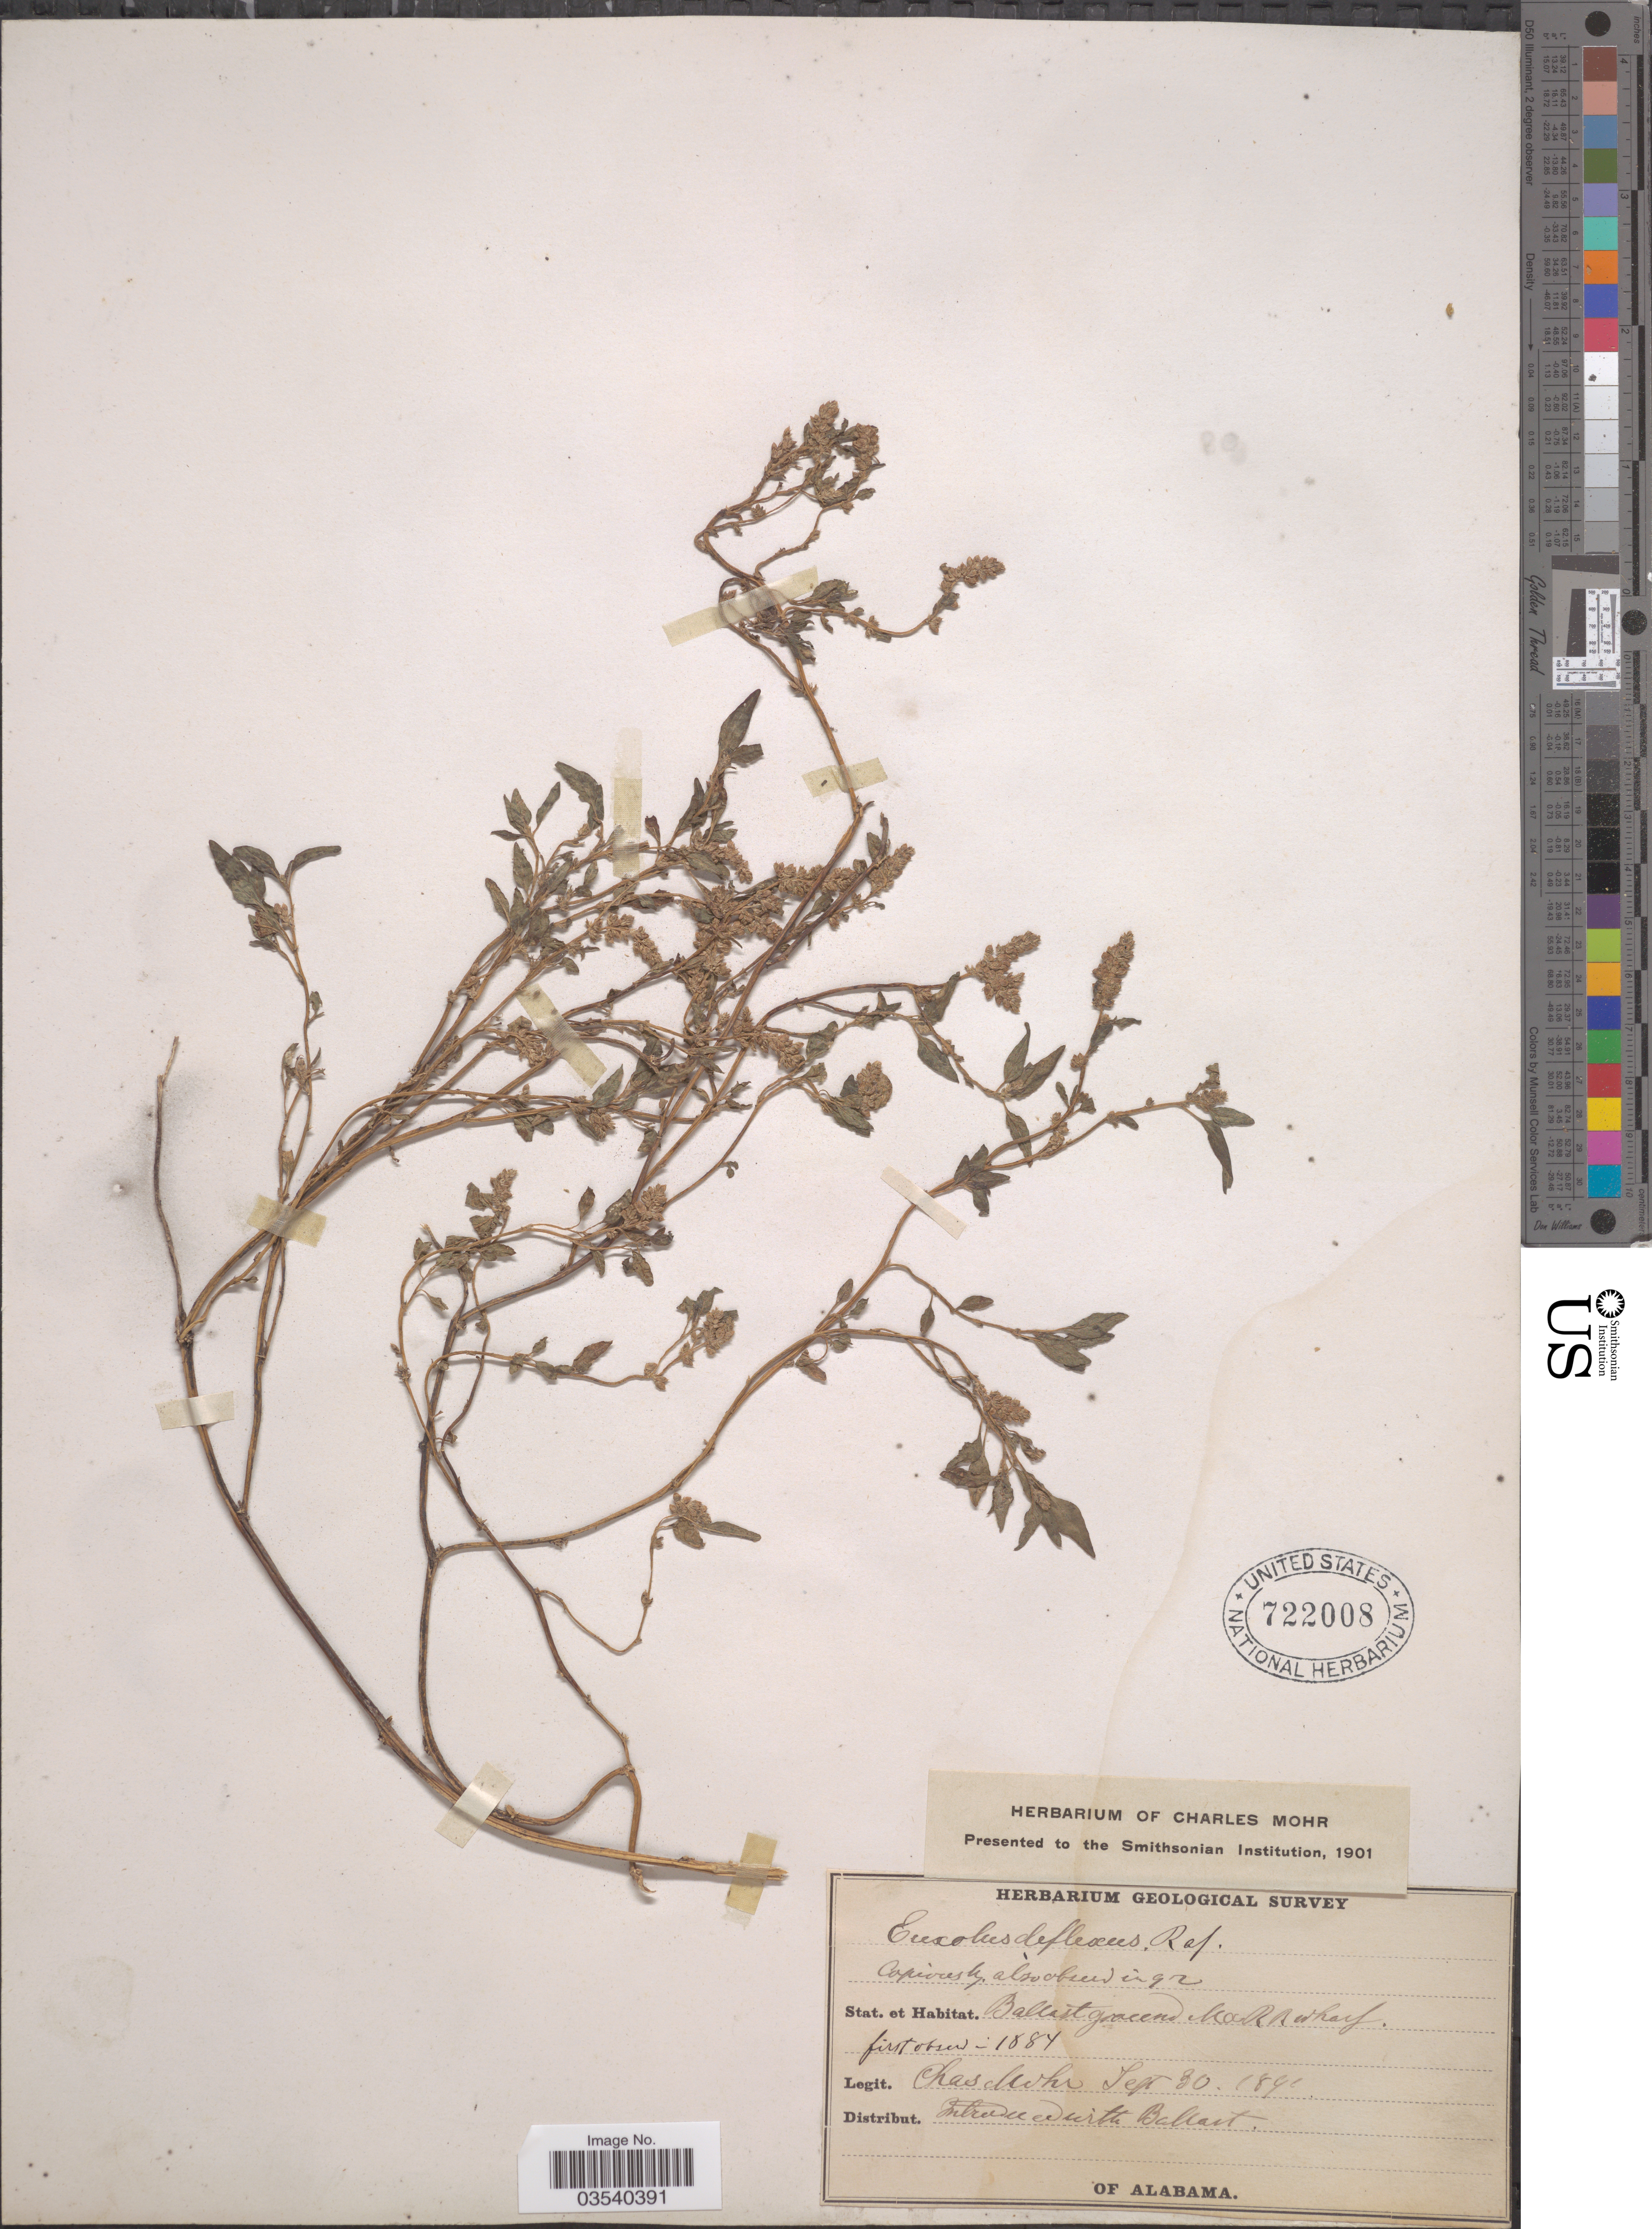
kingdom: Plantae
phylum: Tracheophyta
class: Magnoliopsida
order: Caryophyllales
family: Amaranthaceae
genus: Amaranthus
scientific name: Amaranthus deflexus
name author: L.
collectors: Mohr, C. T. (herbarium)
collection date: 1891-09-30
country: United States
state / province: Alabama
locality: Stat. Ballast ground M & RR wharf.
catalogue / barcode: US 722008